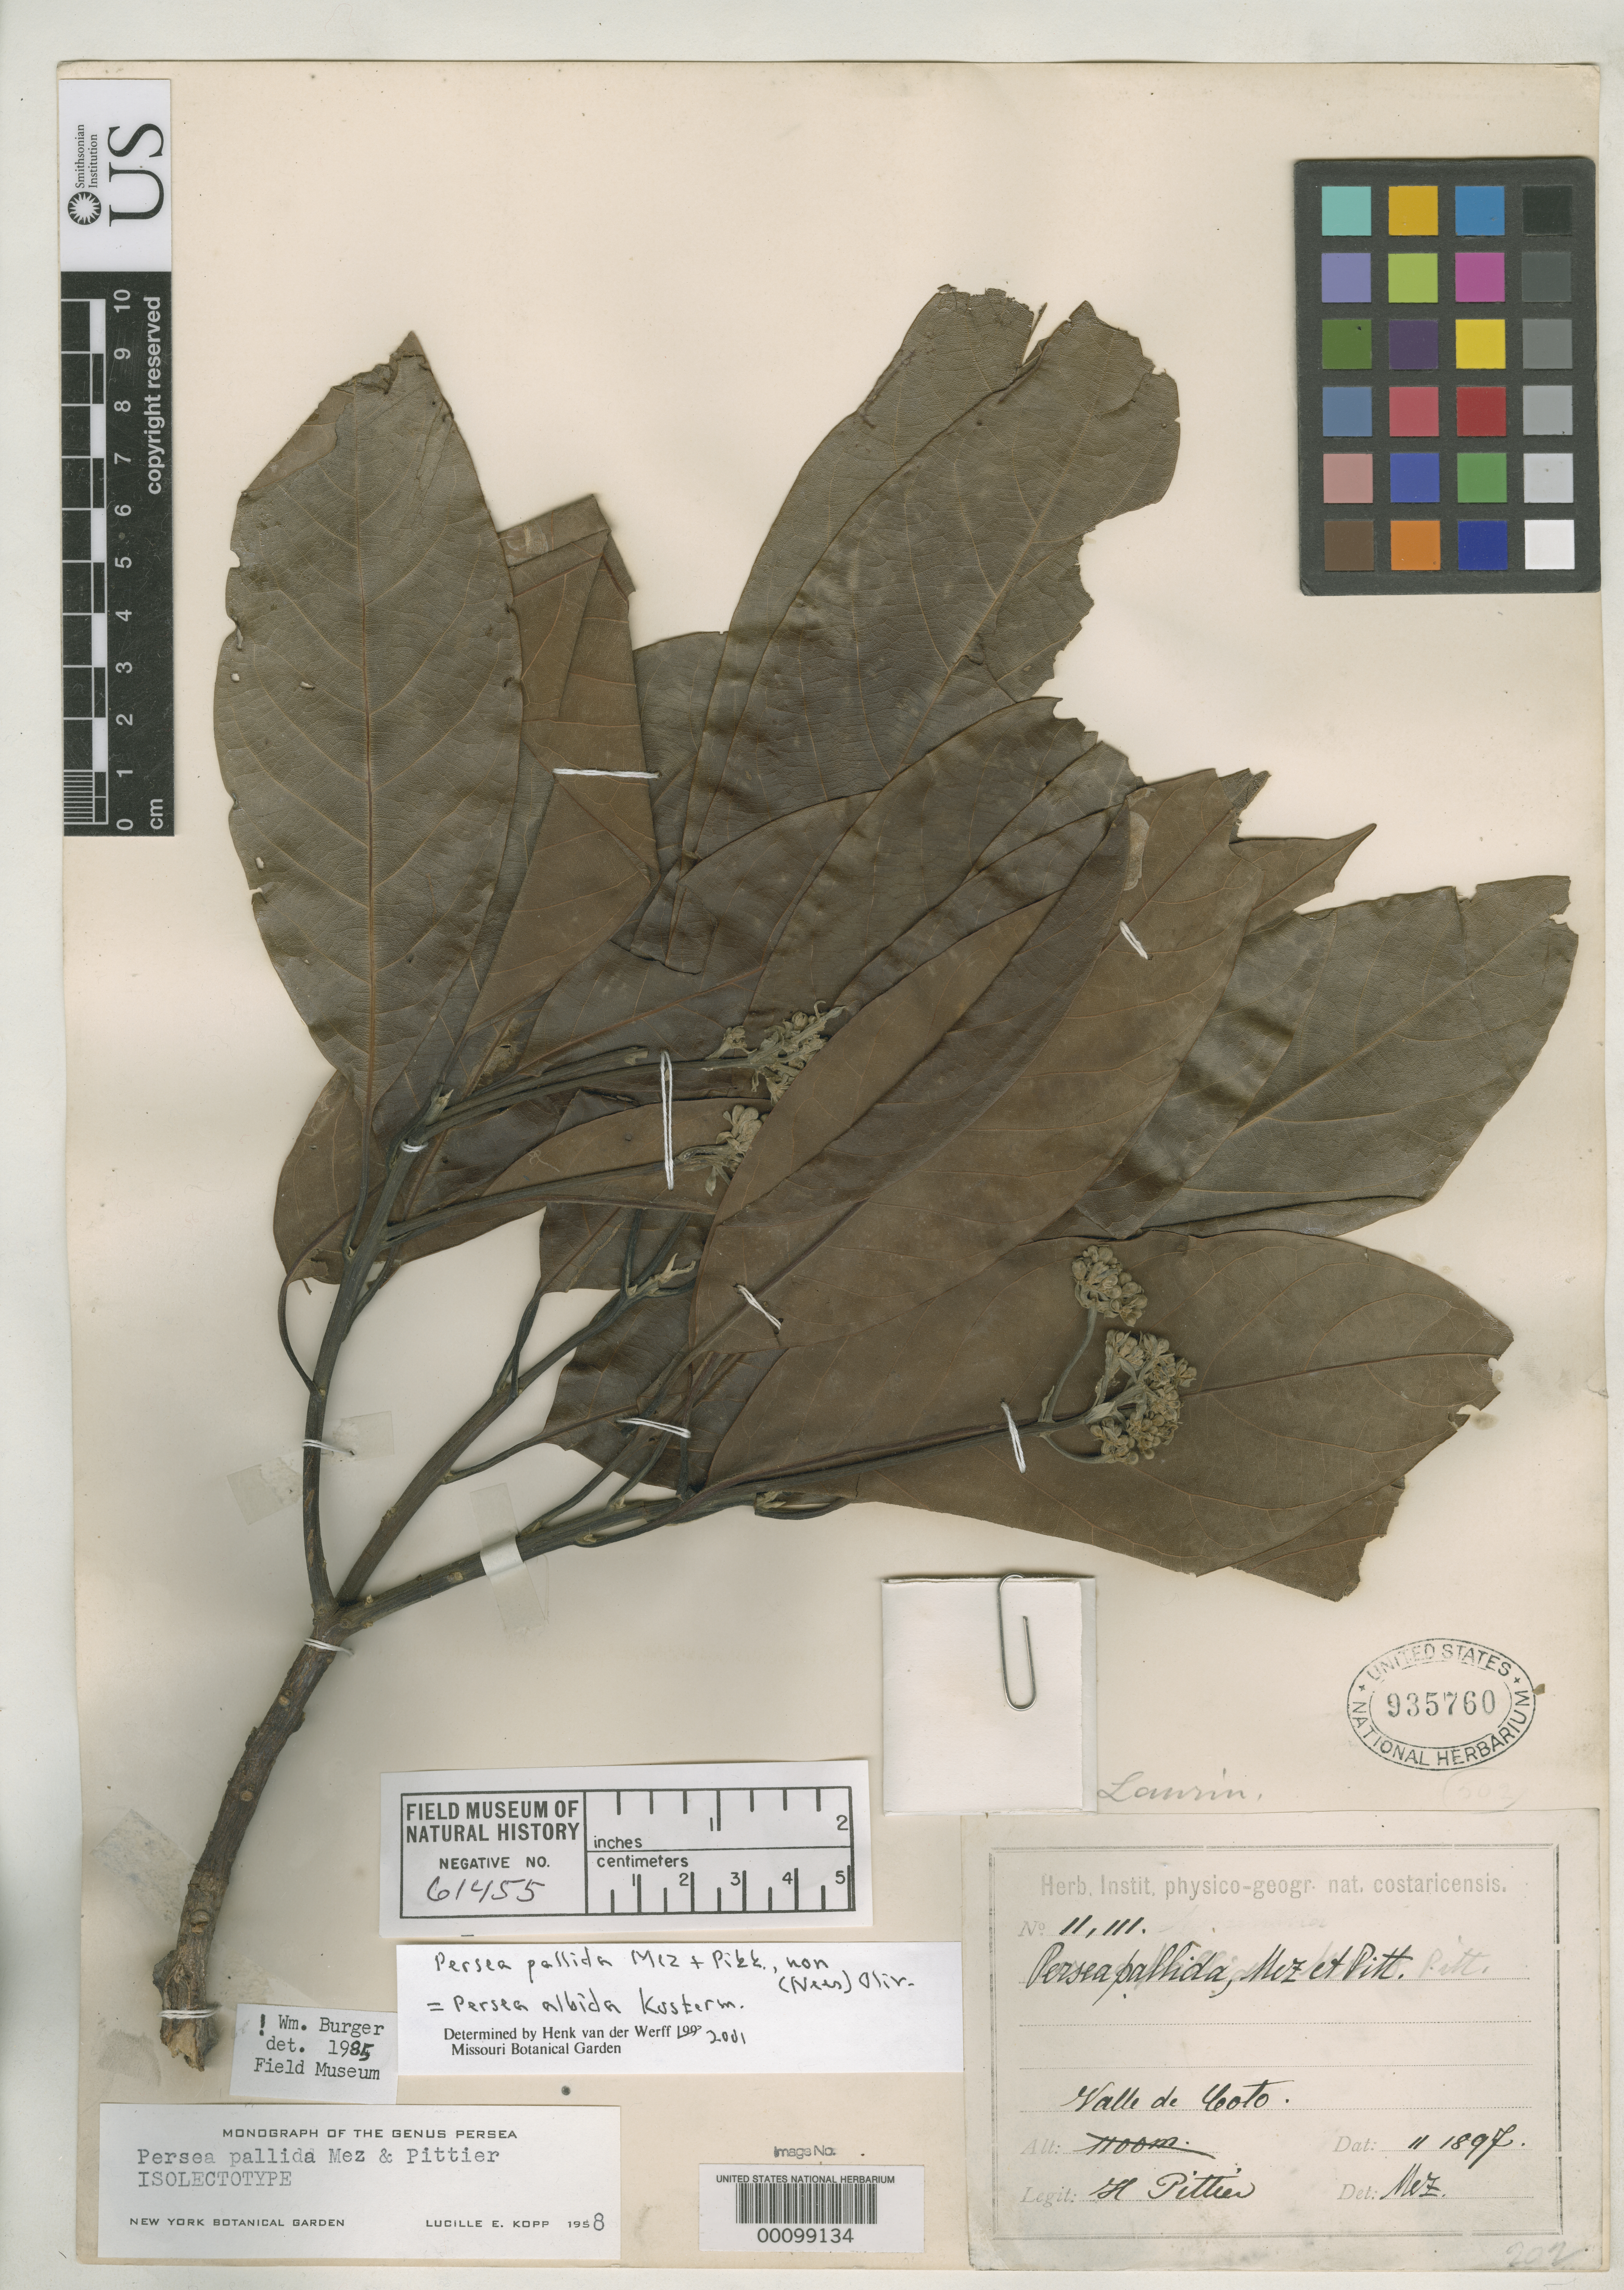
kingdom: Plantae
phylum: Tracheophyta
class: Magnoliopsida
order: Laurales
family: Lauraceae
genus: Persea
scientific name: Persea pallida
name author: Mez & Pittier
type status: Isotype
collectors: H. F. Pittier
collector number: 11111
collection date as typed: Feb 1897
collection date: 1897-02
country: Costa Rica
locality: Valle de Coto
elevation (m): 1400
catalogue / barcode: US 935760